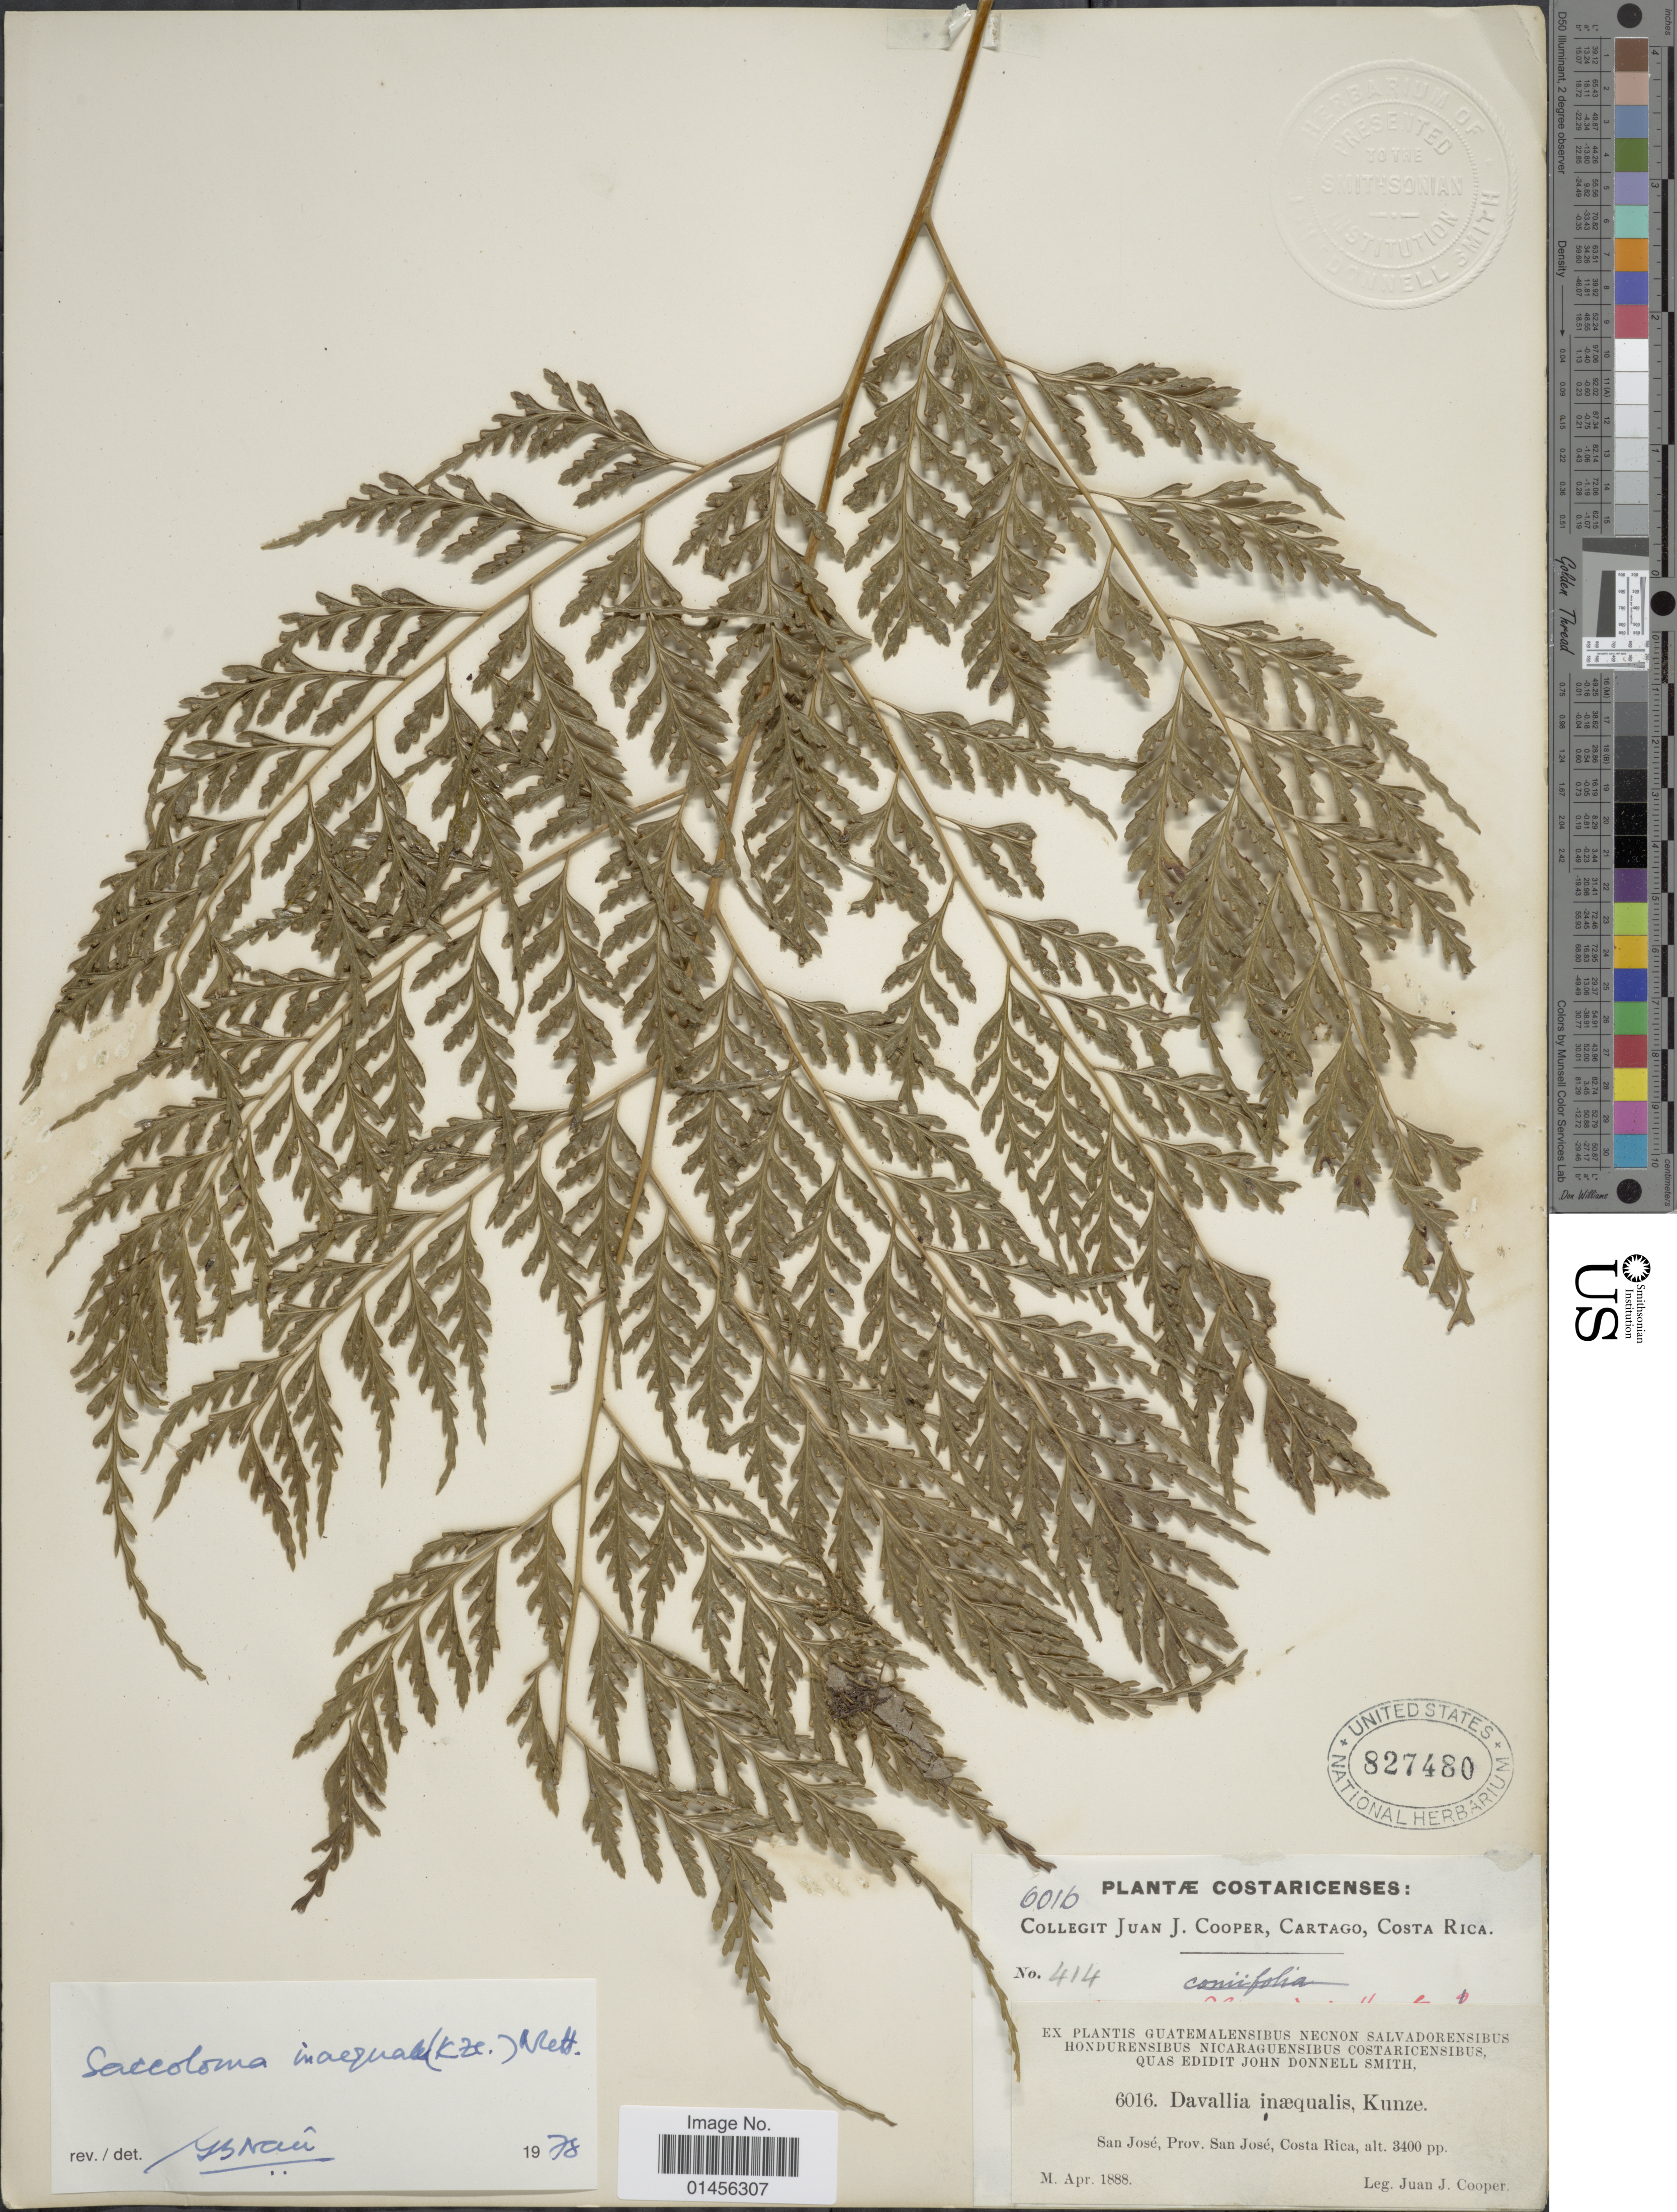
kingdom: Plantae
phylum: Tracheophyta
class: Polypodiopsida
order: Polypodiales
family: Saccolomataceae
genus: Saccoloma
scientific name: Saccoloma inaequale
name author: (Kunze) Mett.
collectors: J. J. Cooper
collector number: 6016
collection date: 1888-04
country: Costa Rica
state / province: San José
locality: San José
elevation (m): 1036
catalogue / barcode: US 827480